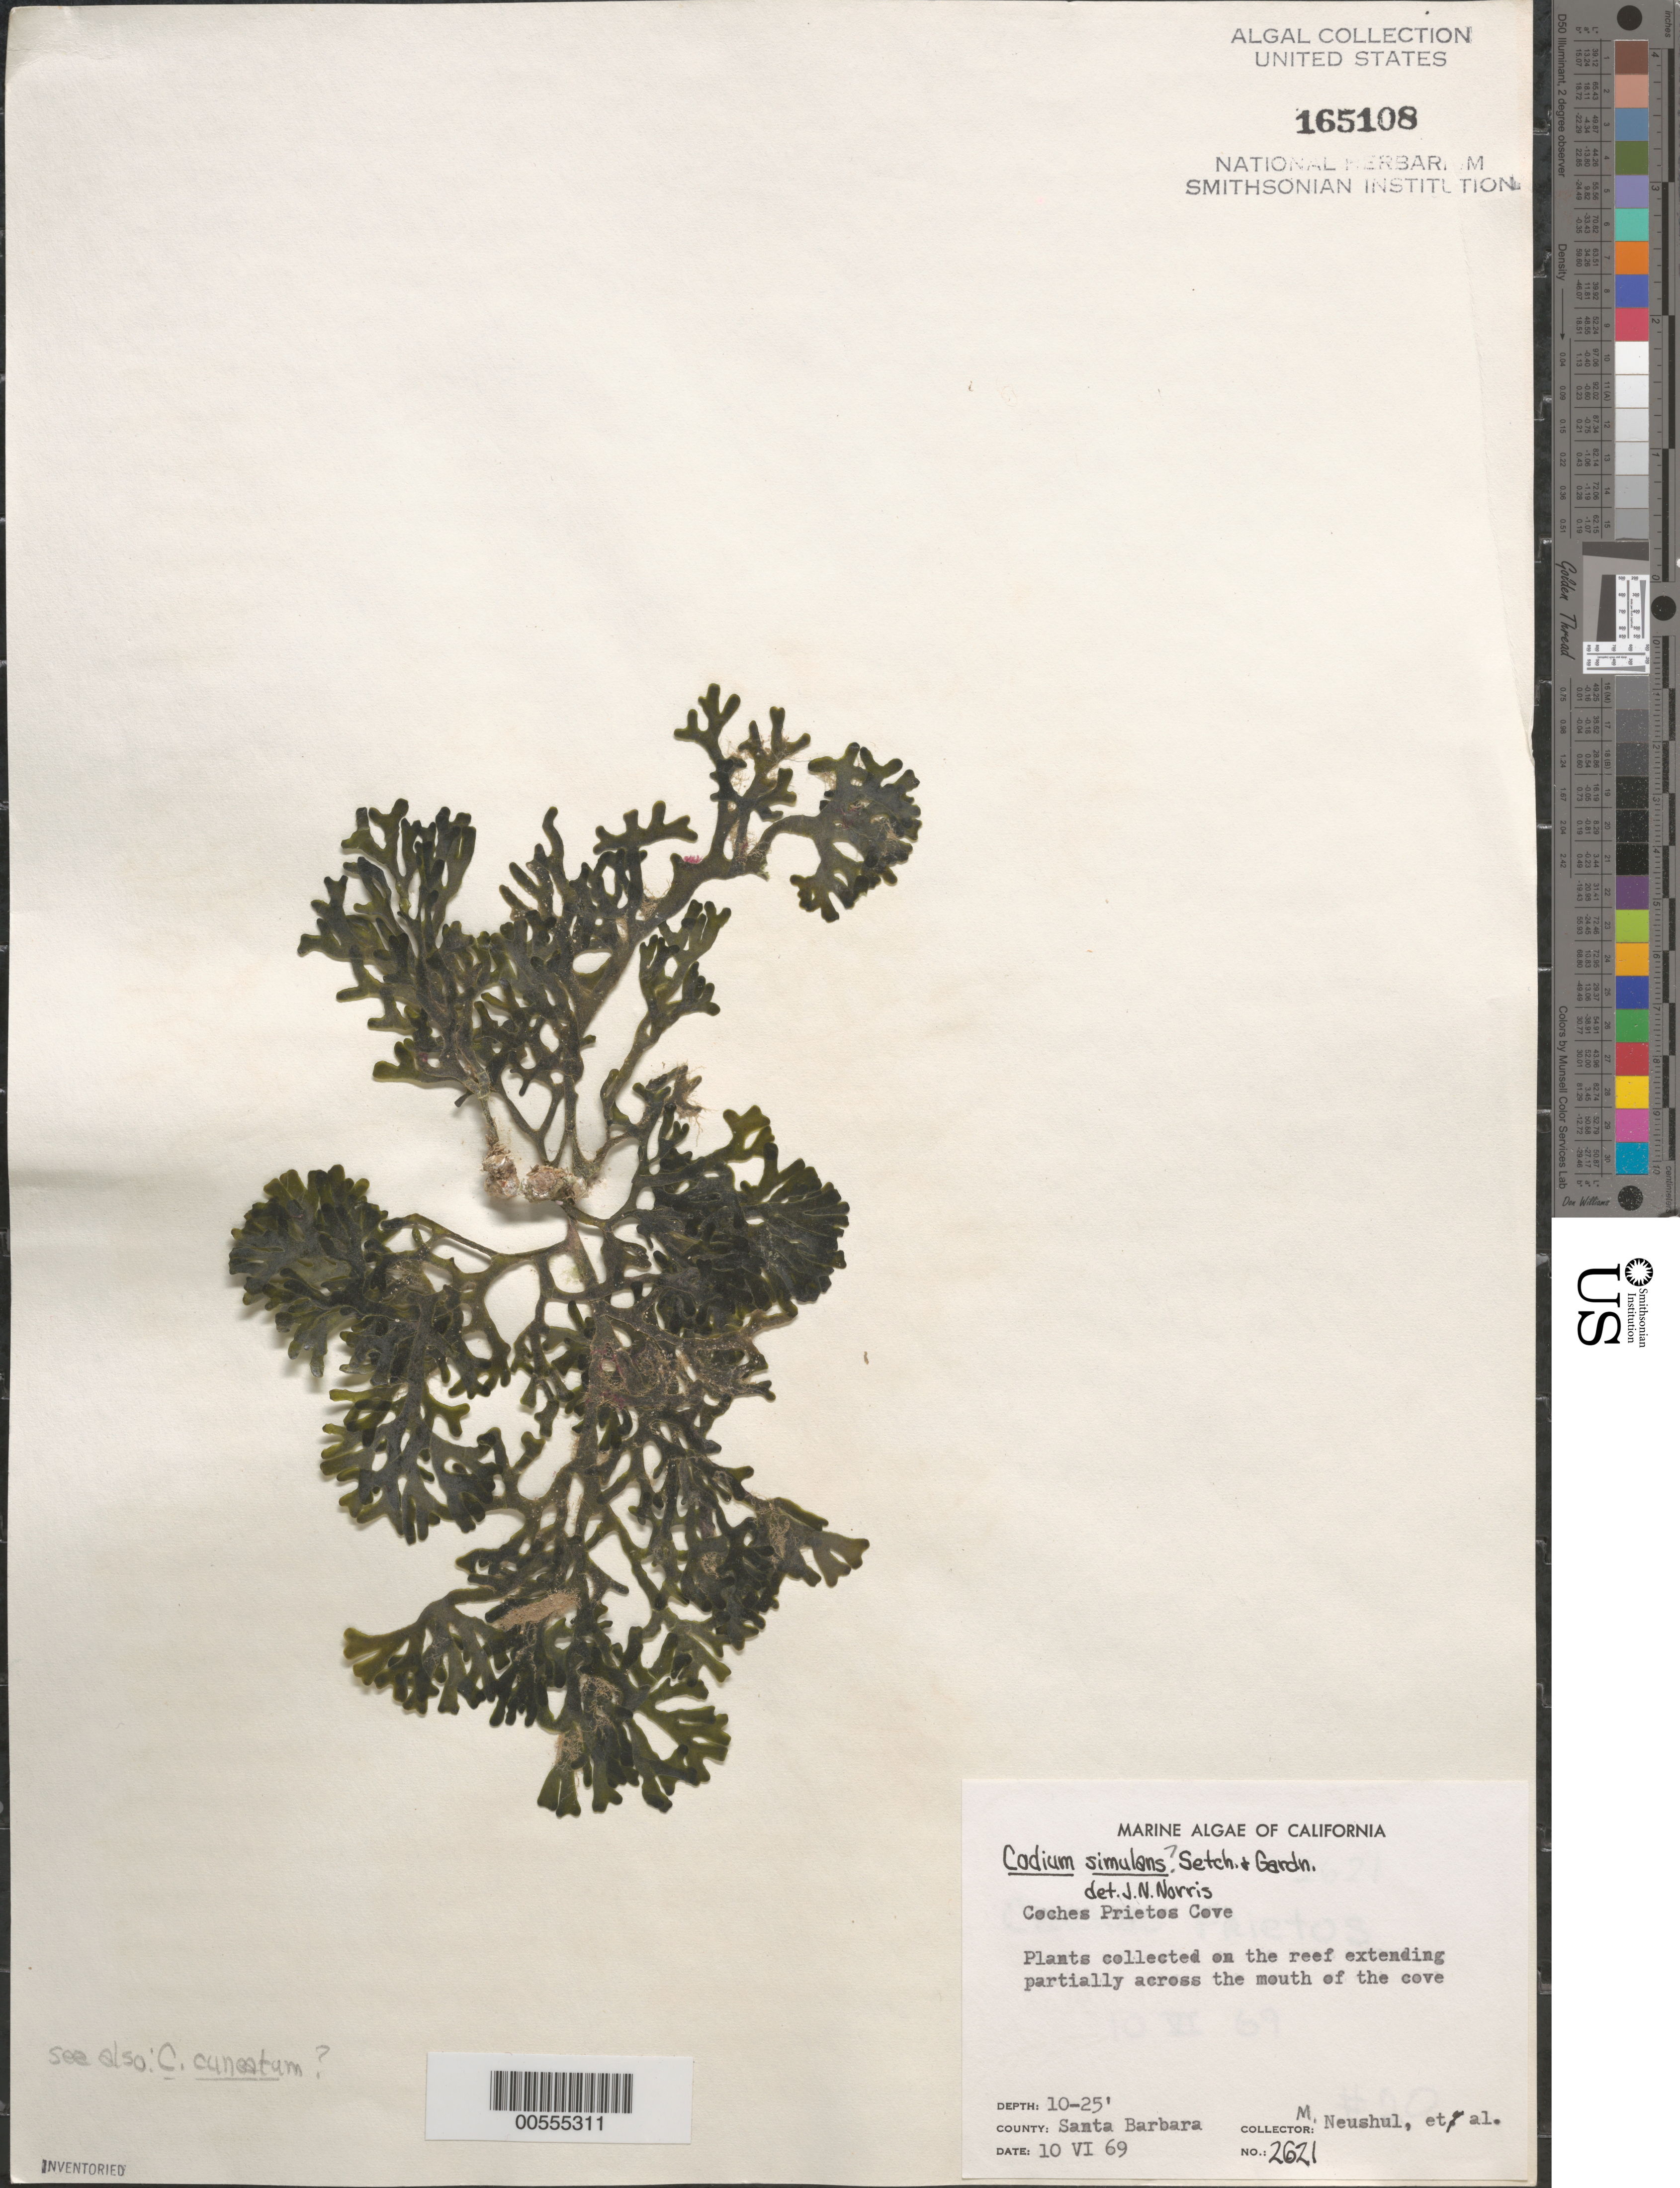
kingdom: Plantae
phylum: Chlorophyta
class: Ulvophyceae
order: Bryopsidales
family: Codiaceae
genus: Codium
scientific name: Codium simulans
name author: Setch. & N.L. Gardner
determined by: Norris, James N.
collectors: M. Neushul, A. Charters, M. Foster & D. C. Barilotti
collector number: Neushul 2621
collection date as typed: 10 Jun 1969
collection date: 1969-06-10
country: United States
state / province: California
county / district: Santa Barbara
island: Santa Cruz Island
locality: Coches Prietos Cove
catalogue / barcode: US 165108